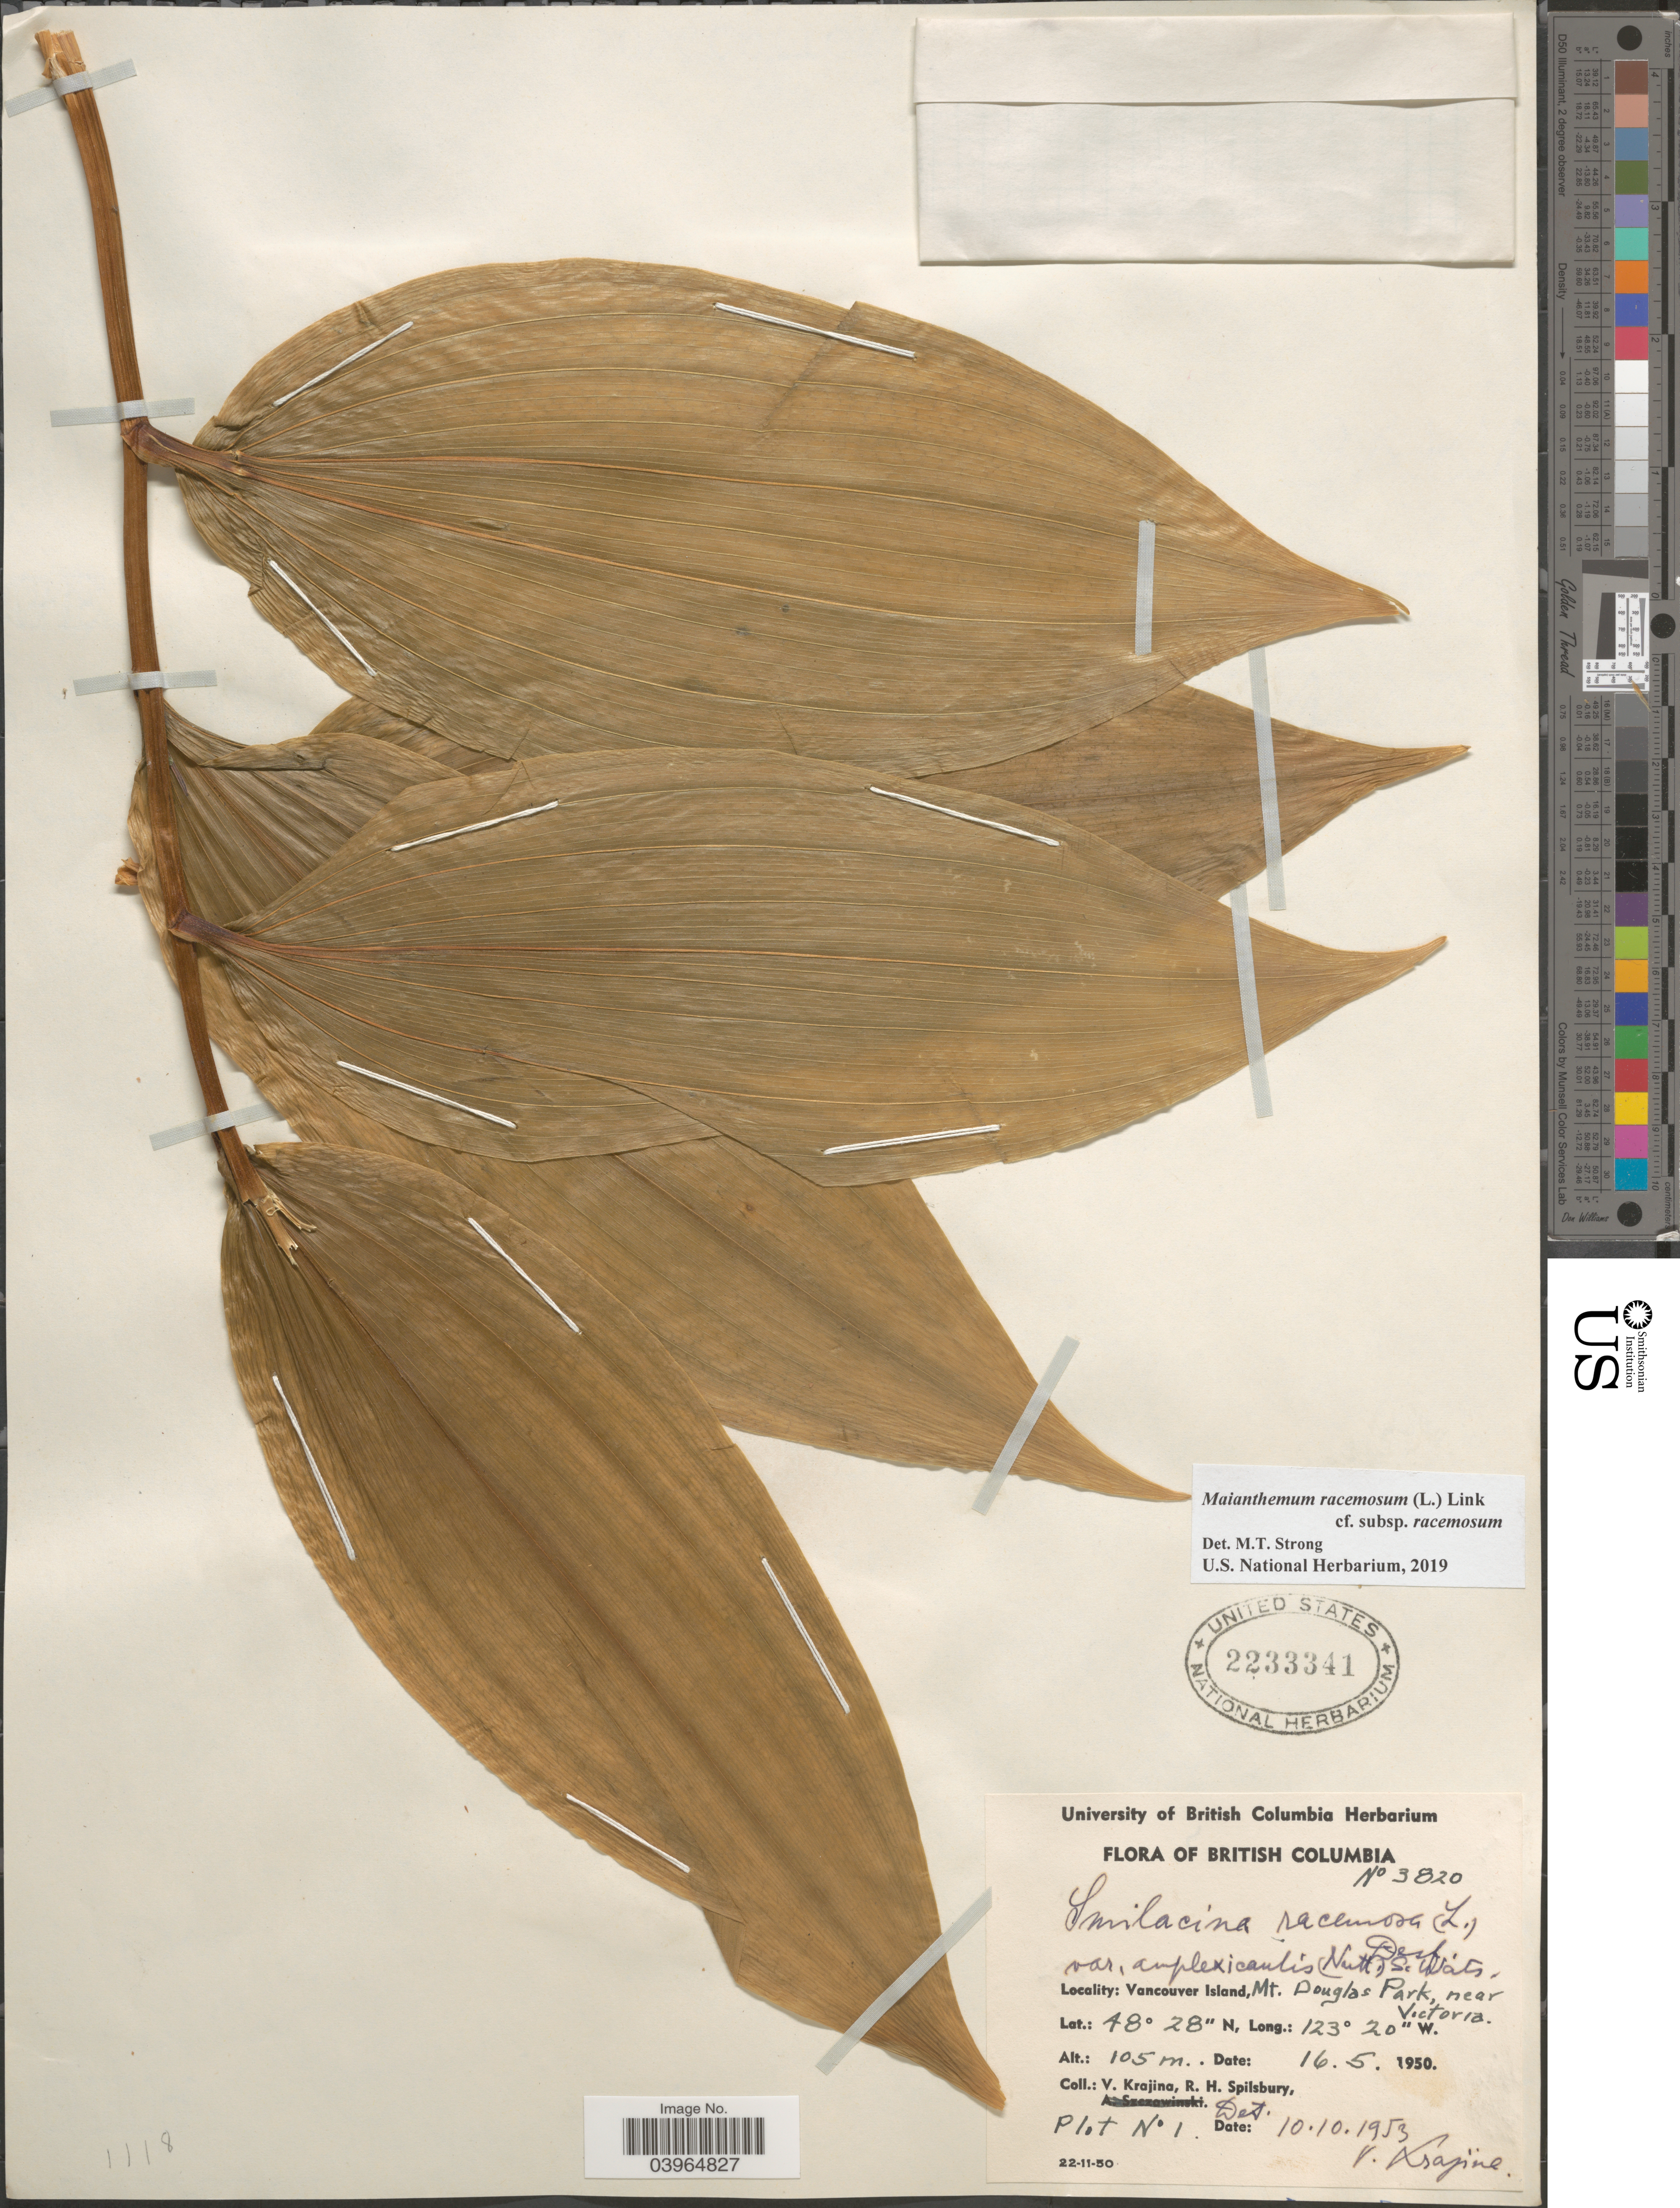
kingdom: Plantae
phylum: Tracheophyta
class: Liliopsida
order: Asparagales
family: Asparagaceae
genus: Maianthemum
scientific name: Maianthemum racemosum subsp. racemosum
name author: (L.) Link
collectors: V. Krajina & R. Spilsbury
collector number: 3820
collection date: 1950-05-16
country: Canada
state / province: British Columbia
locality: Vancouver Island, Mt. Douglas Park, near Victoria. Plot Nº 1.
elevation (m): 105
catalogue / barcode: US 2233341